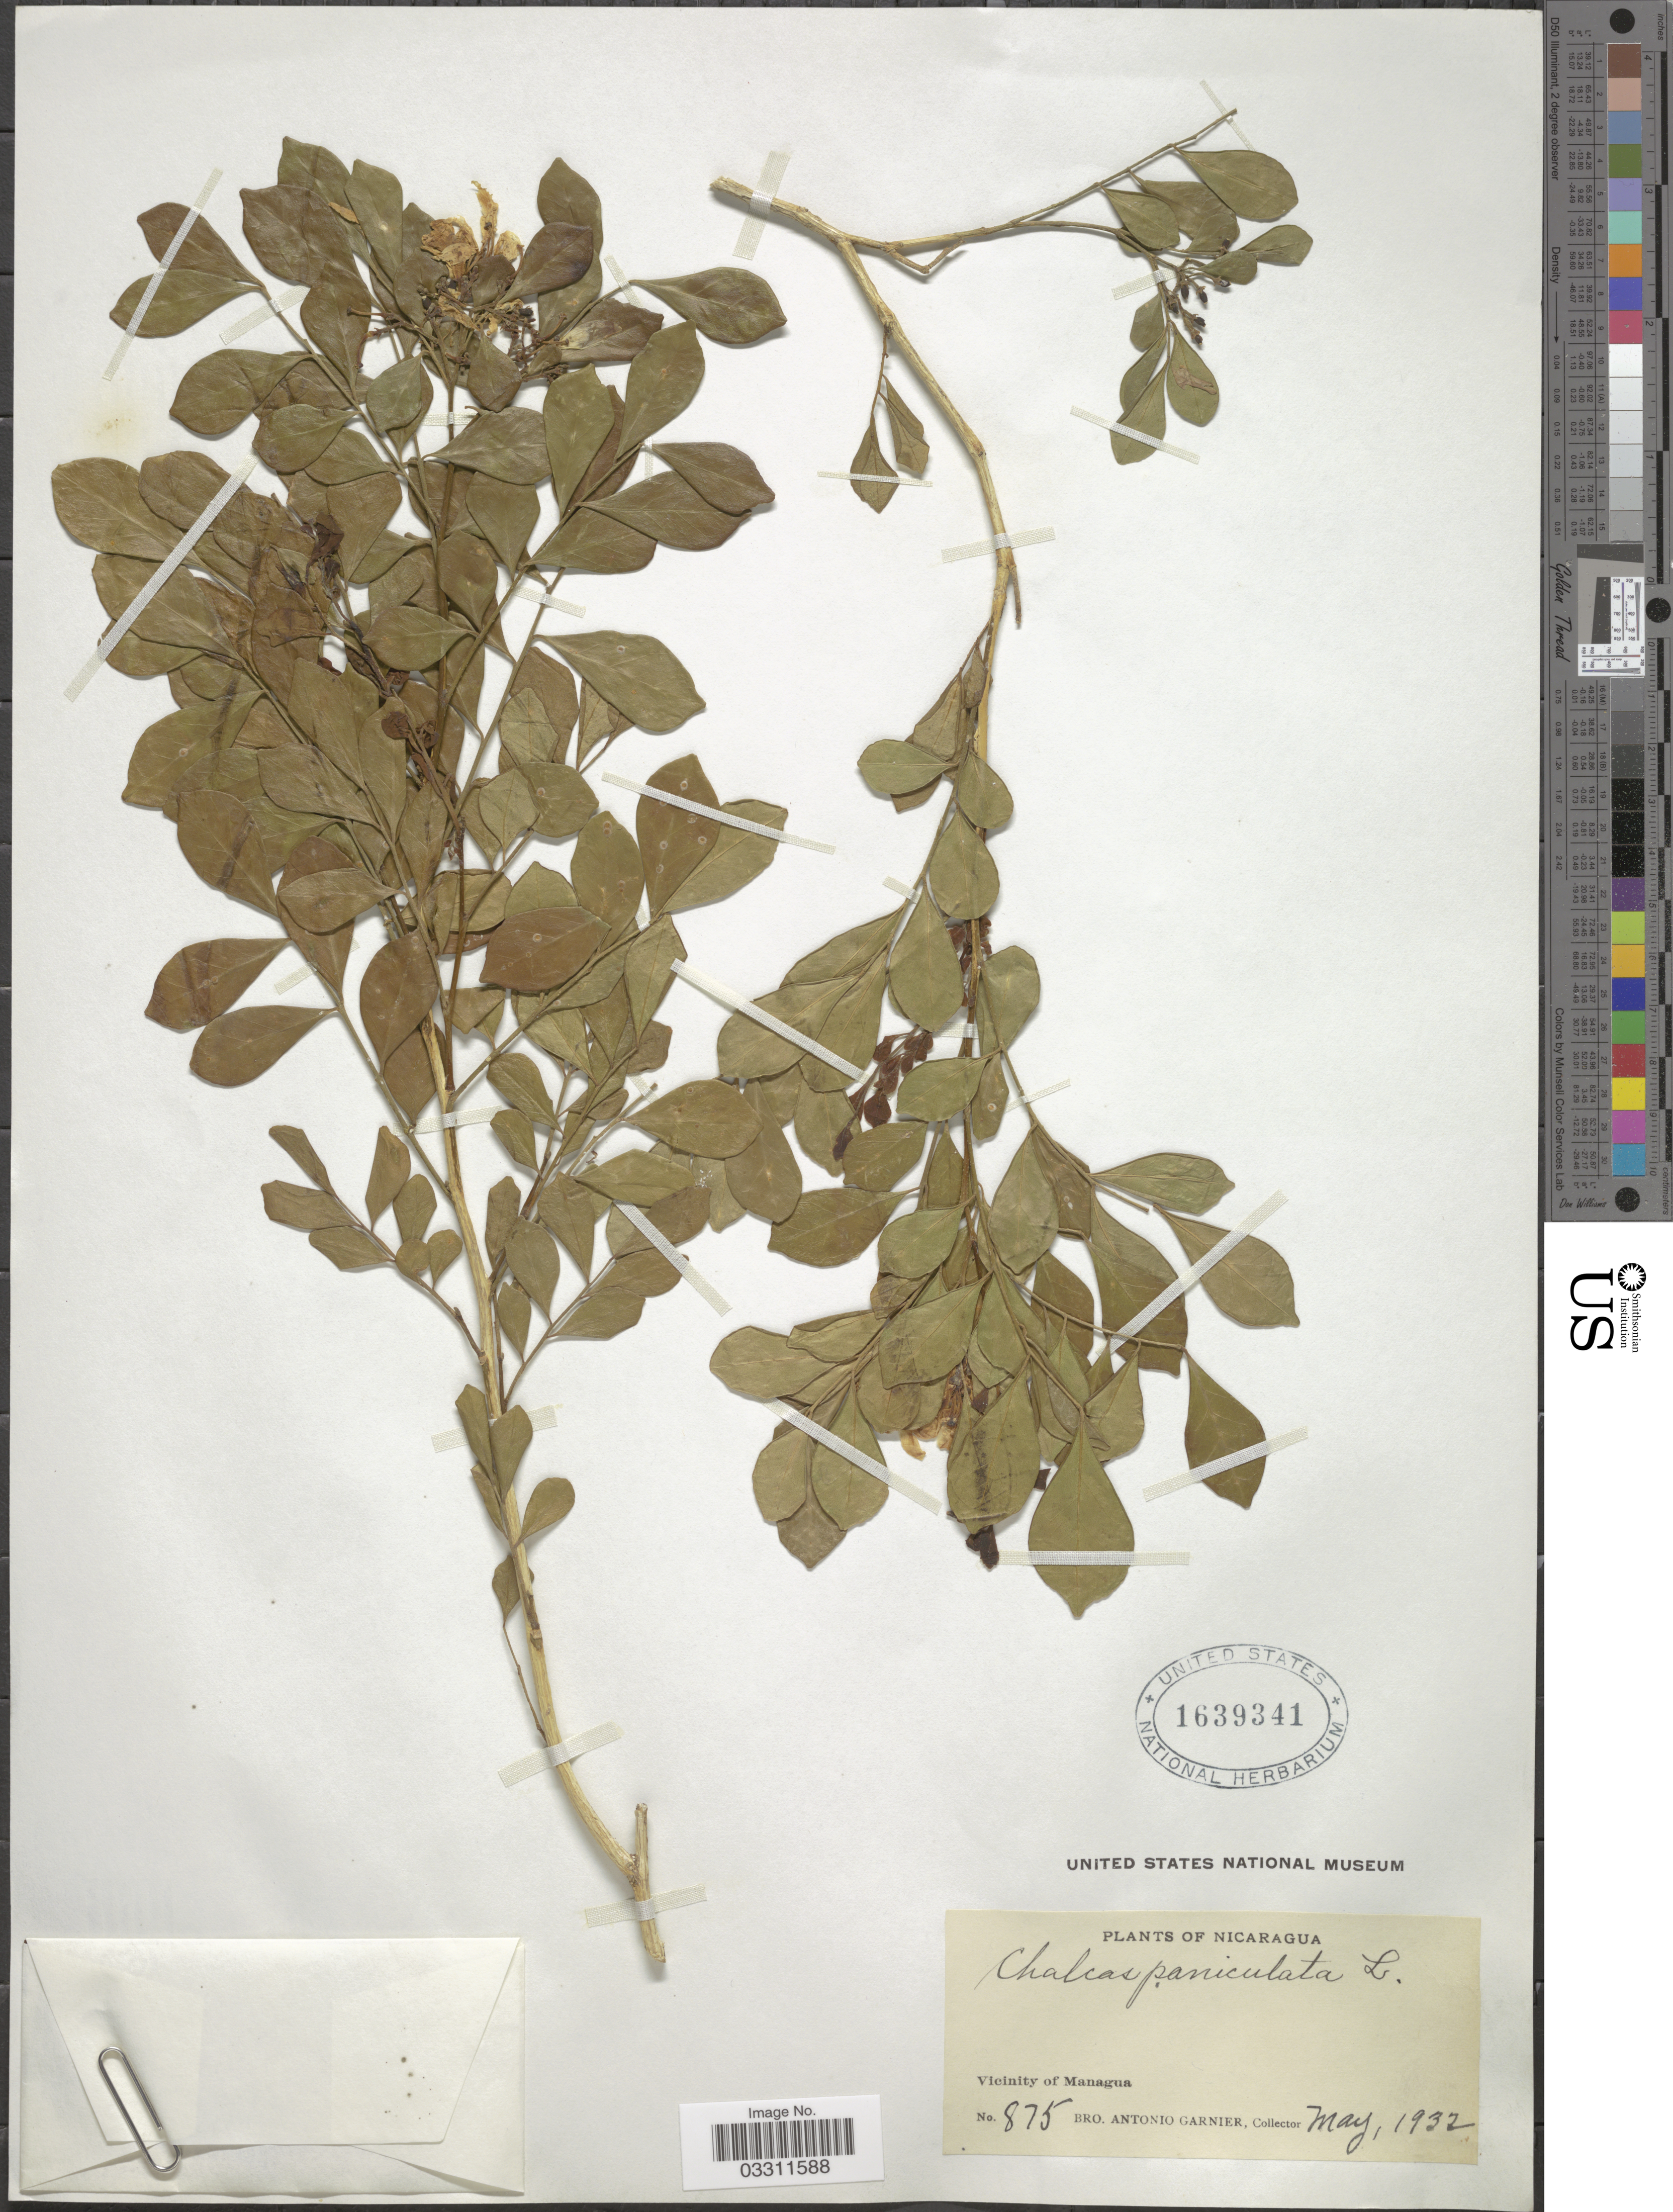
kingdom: Plantae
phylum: Tracheophyta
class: Magnoliopsida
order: Sapindales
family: Rutaceae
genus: Murraya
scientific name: Murraya paniculata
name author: (L.) Jack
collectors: Bro. A. Garnier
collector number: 875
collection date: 1932-05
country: Nicaragua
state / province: Managua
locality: Vicinity of Managua.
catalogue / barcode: US 1639341